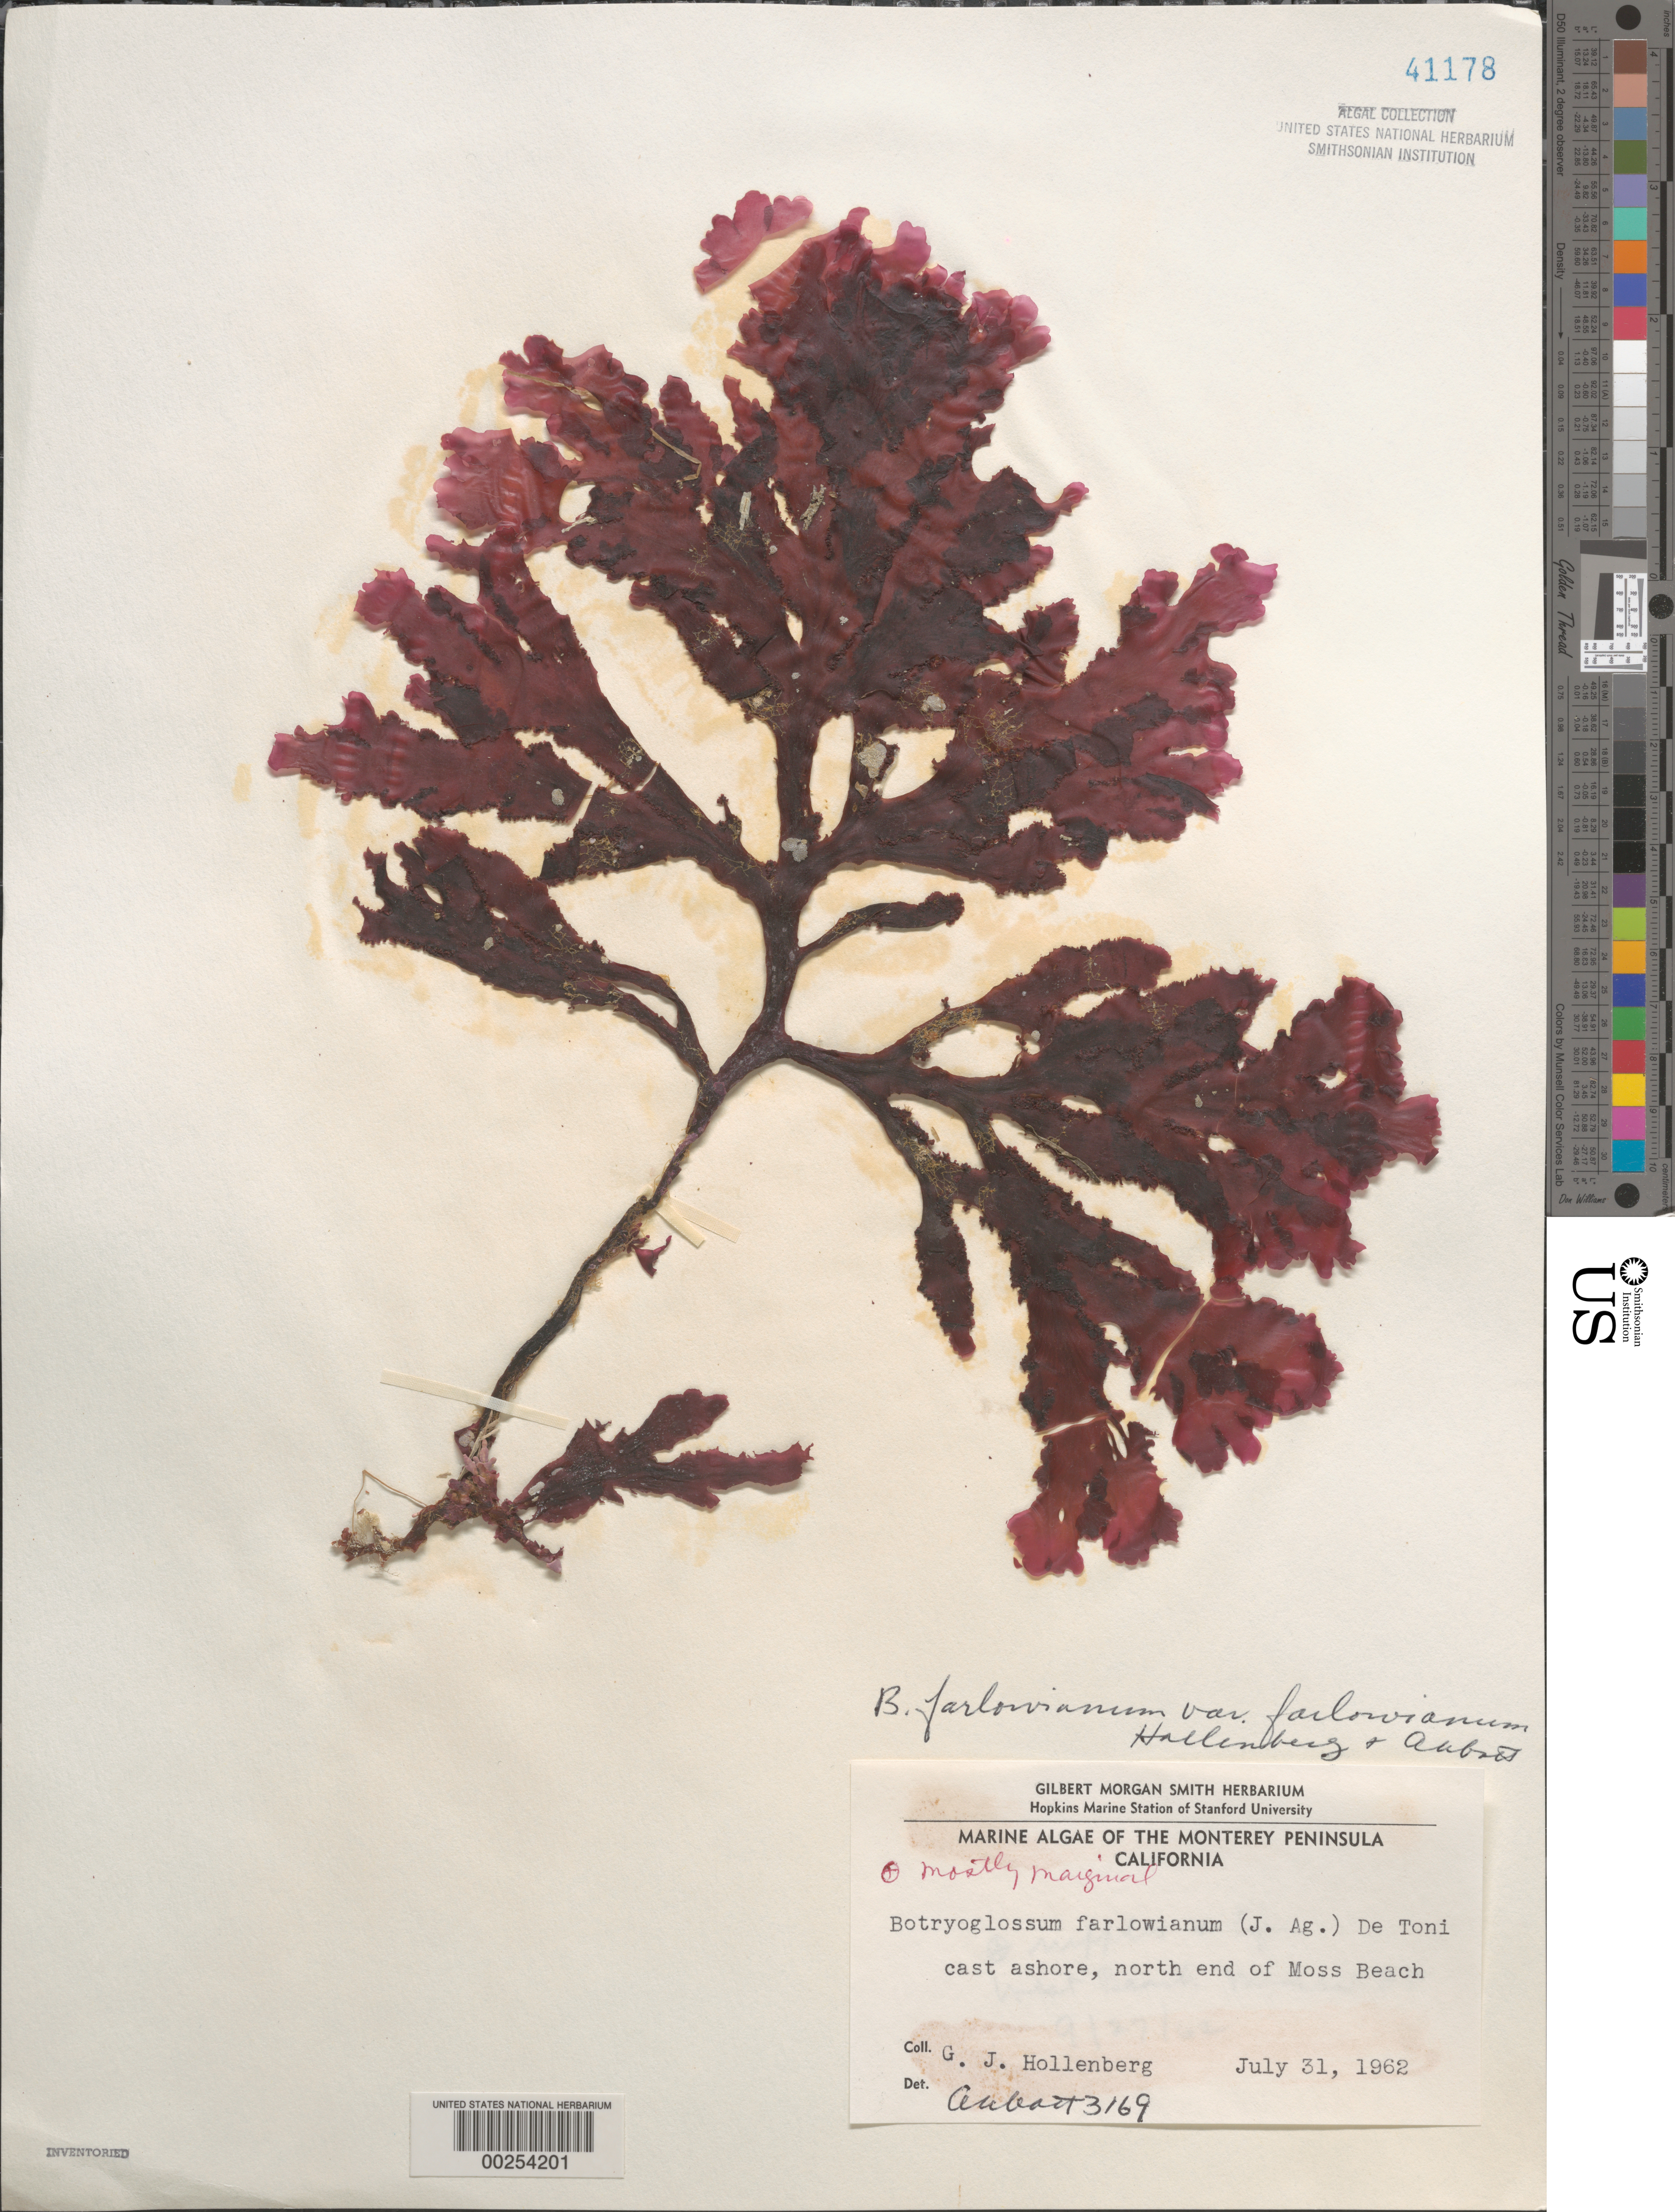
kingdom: Plantae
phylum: Rhodophyta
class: Florideophyceae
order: Ceramiales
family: Delesseriaceae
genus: Botryoglossum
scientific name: Botryoglossum farlowianum var. farlowianum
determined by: Abbott, Isabella A.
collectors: G. Hollenberg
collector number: IAA 3169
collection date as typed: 31 Jul 1962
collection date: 1962-07-31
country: United States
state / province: California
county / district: Monterey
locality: Moss Beach, north end, Monterey Peninsula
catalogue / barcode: US 41178